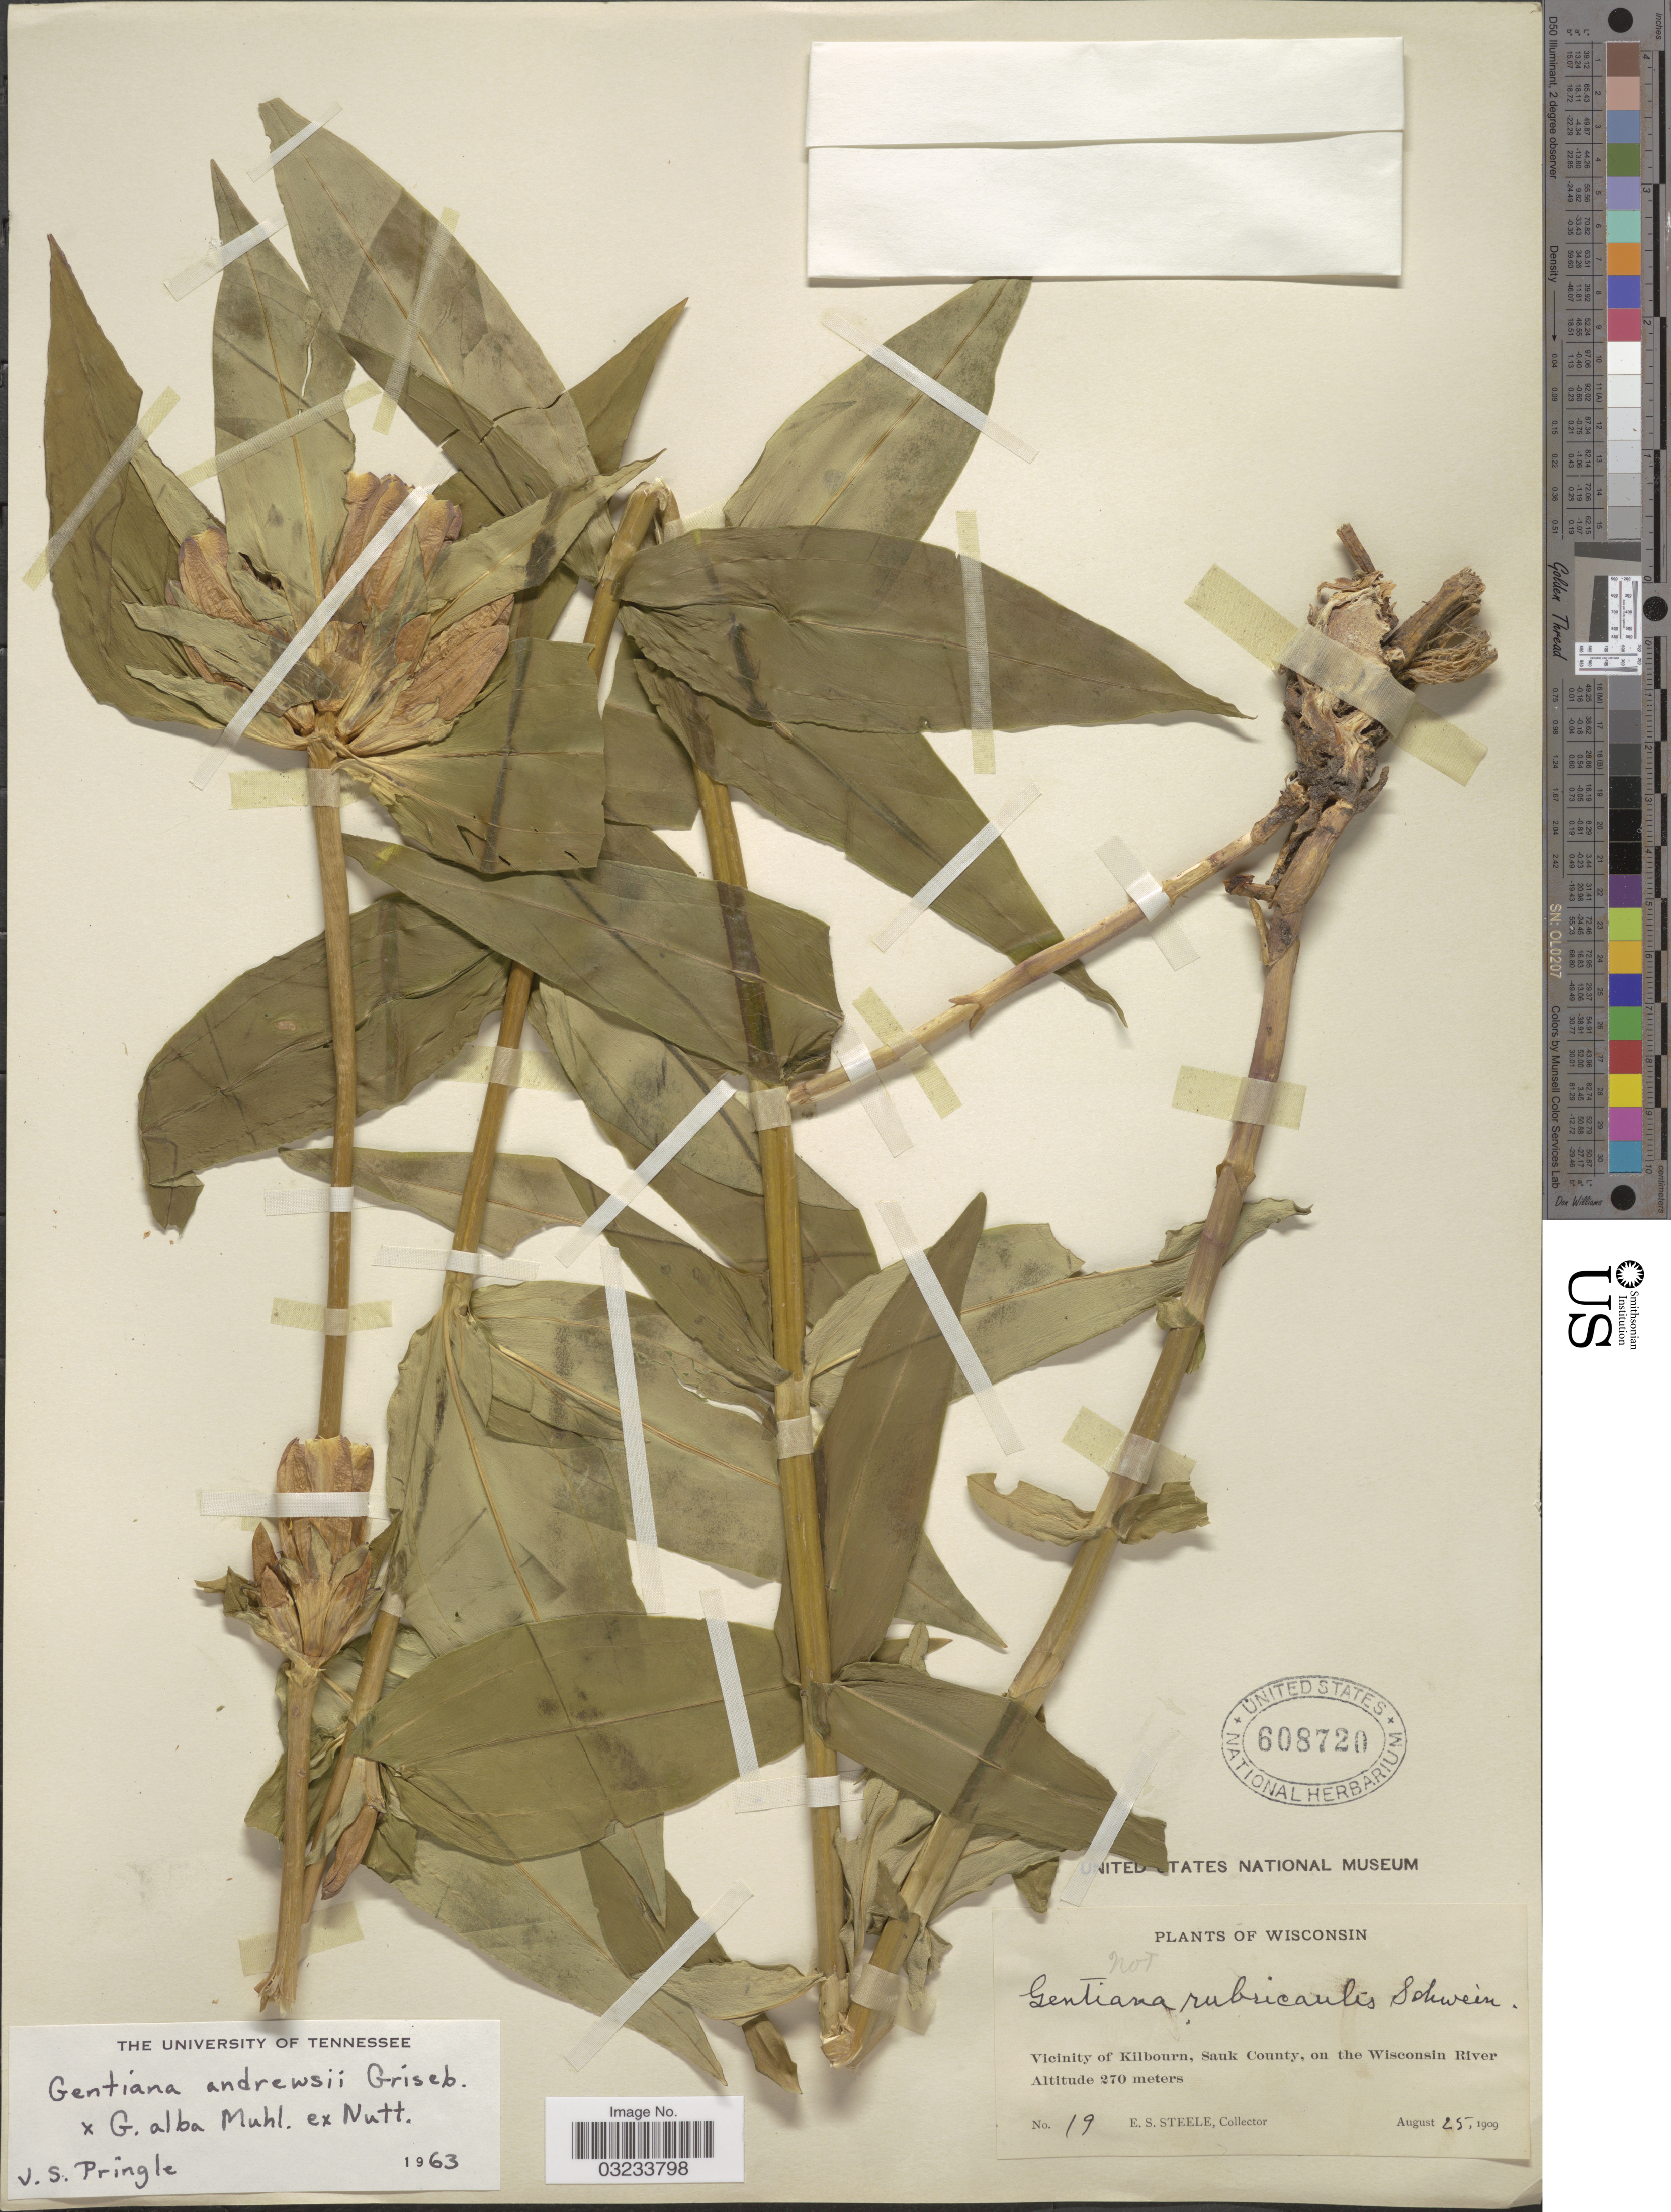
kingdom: Plantae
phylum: Tracheophyta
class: Magnoliopsida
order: Gentianales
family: Gentianaceae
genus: Gentiana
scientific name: Gentiana andrewsii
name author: Griseb.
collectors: E. Steele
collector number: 19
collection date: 1909-08-25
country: United States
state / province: Wisconsin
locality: Vicinity of Kilbourn, Sauk County, on the Wisconsin River.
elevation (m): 270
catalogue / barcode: US 608720